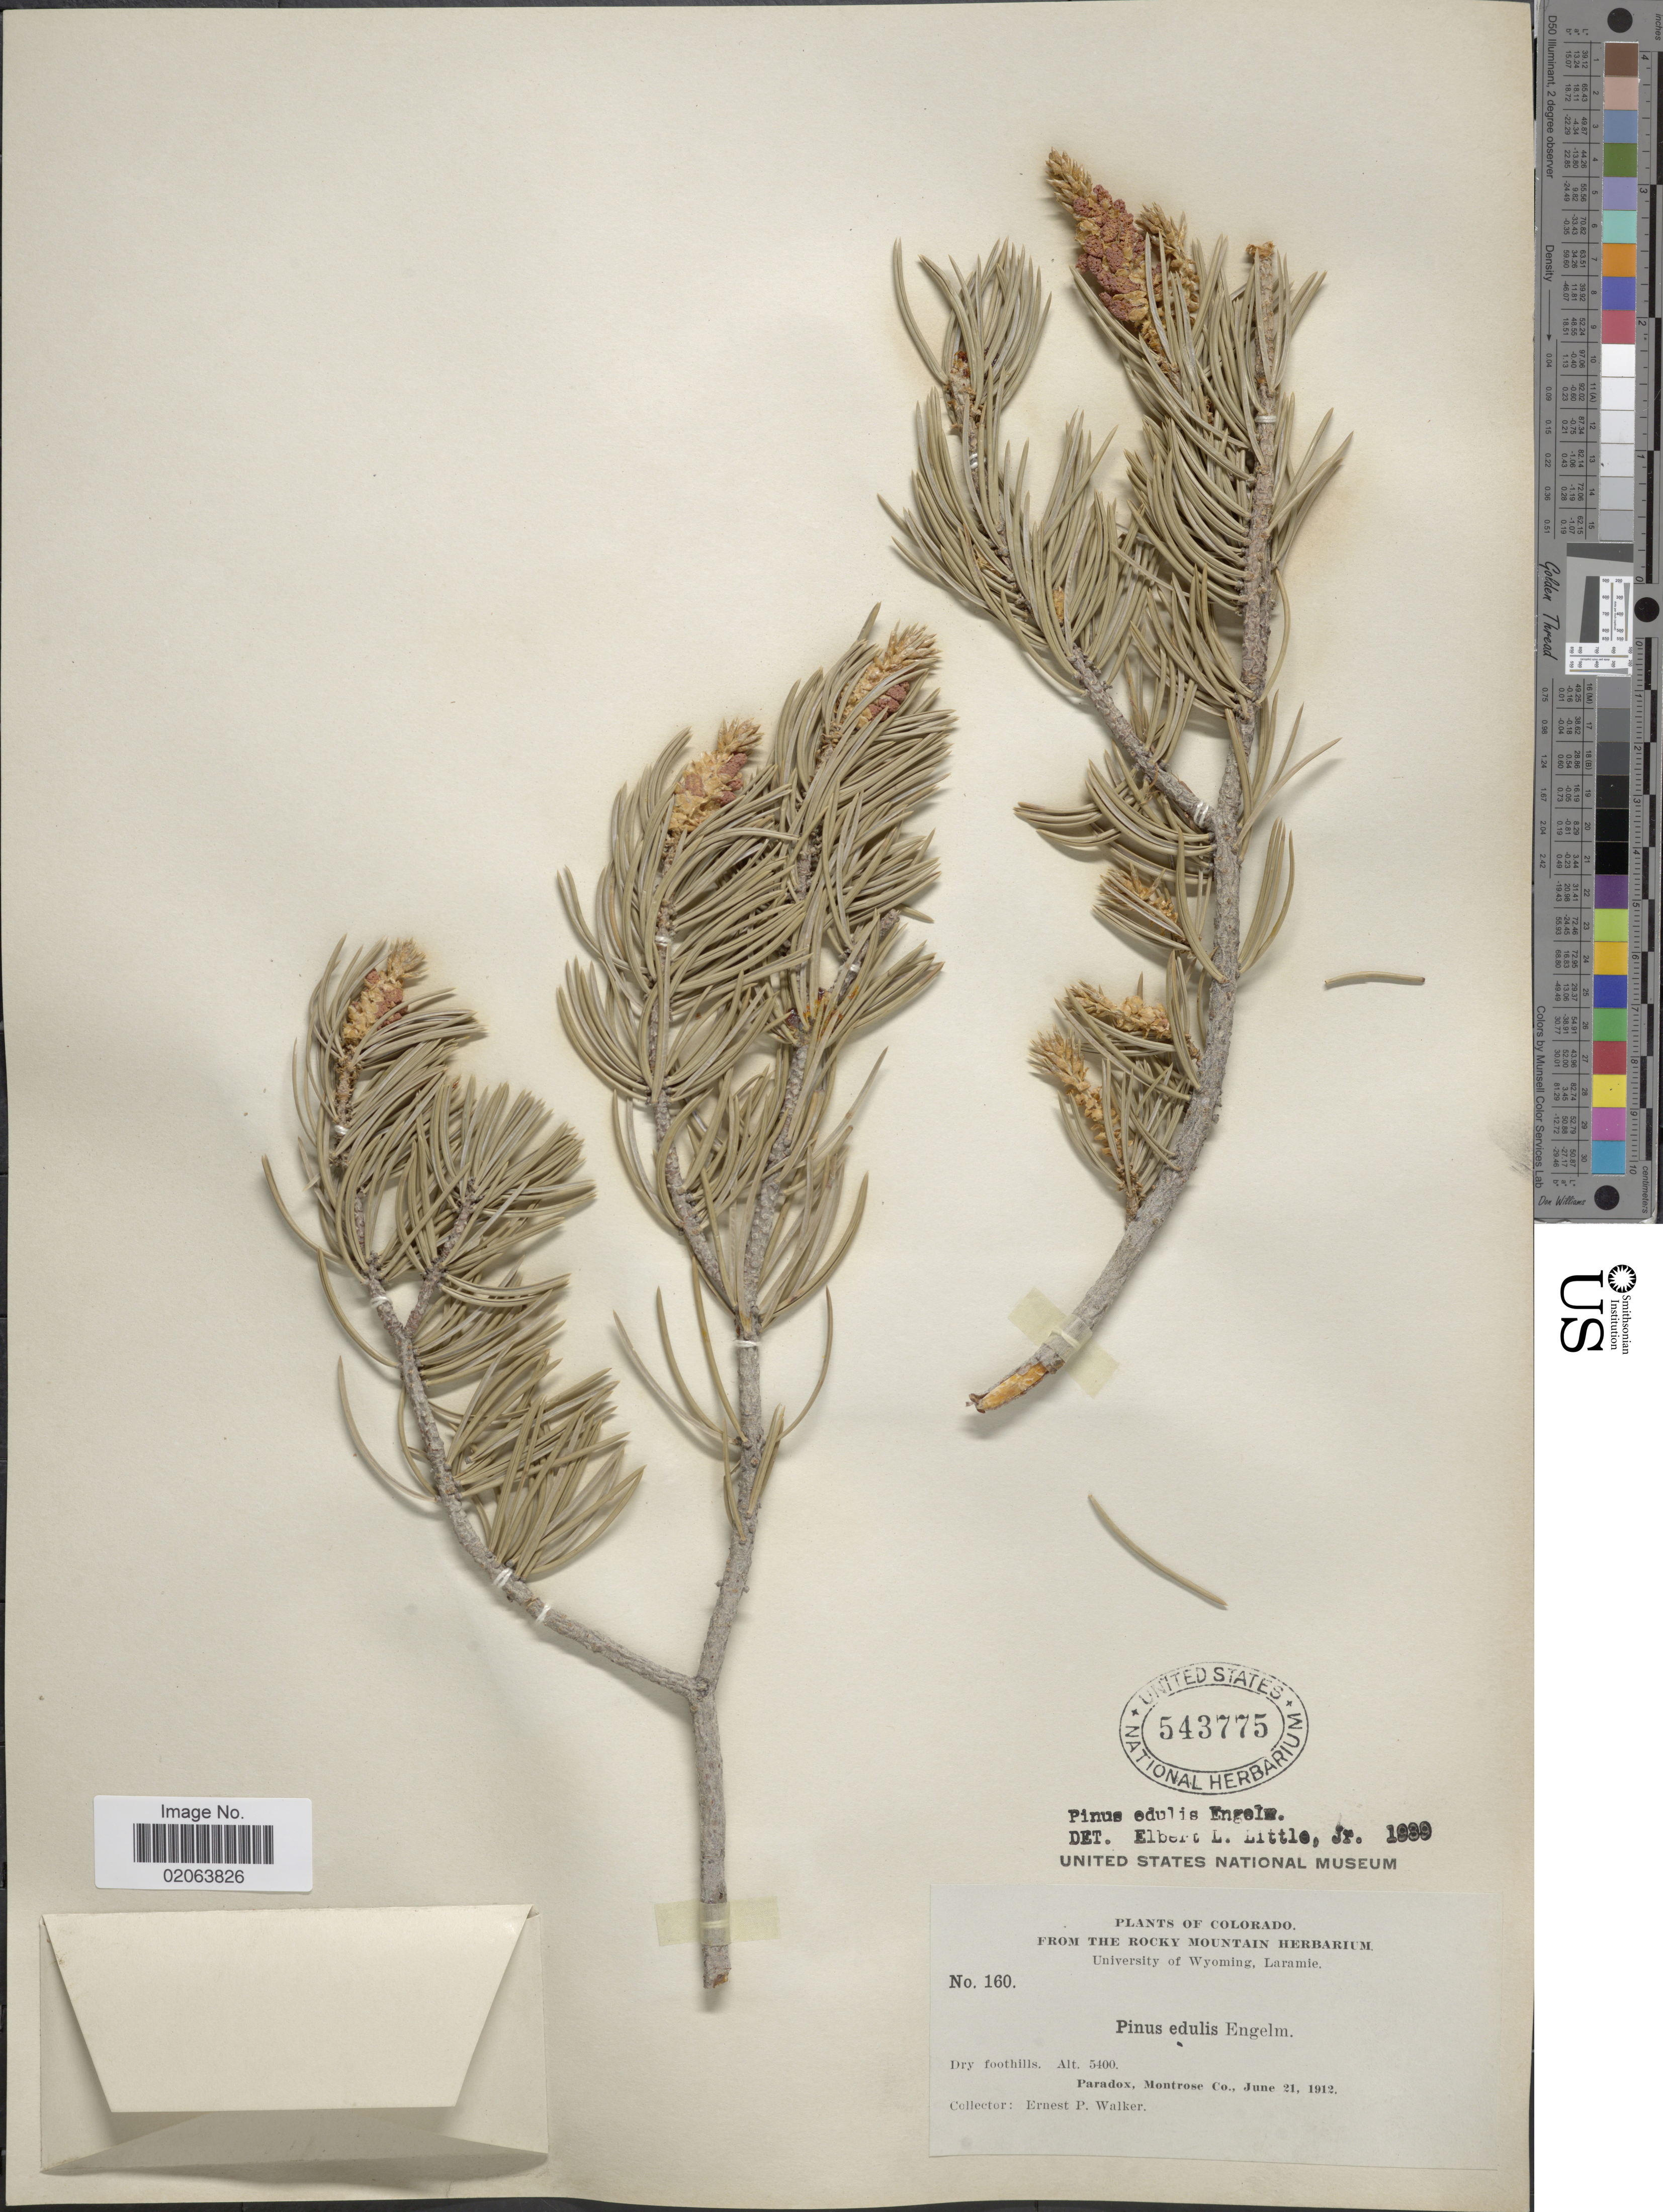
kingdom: Plantae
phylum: Tracheophyta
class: Pinopsida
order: Pinales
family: Pinaceae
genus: Pinus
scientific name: Pinus edulis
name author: Engelm.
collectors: E. P. Walker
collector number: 160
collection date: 1912-06-21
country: United States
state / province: Colorado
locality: Paradox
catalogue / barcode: US 543775